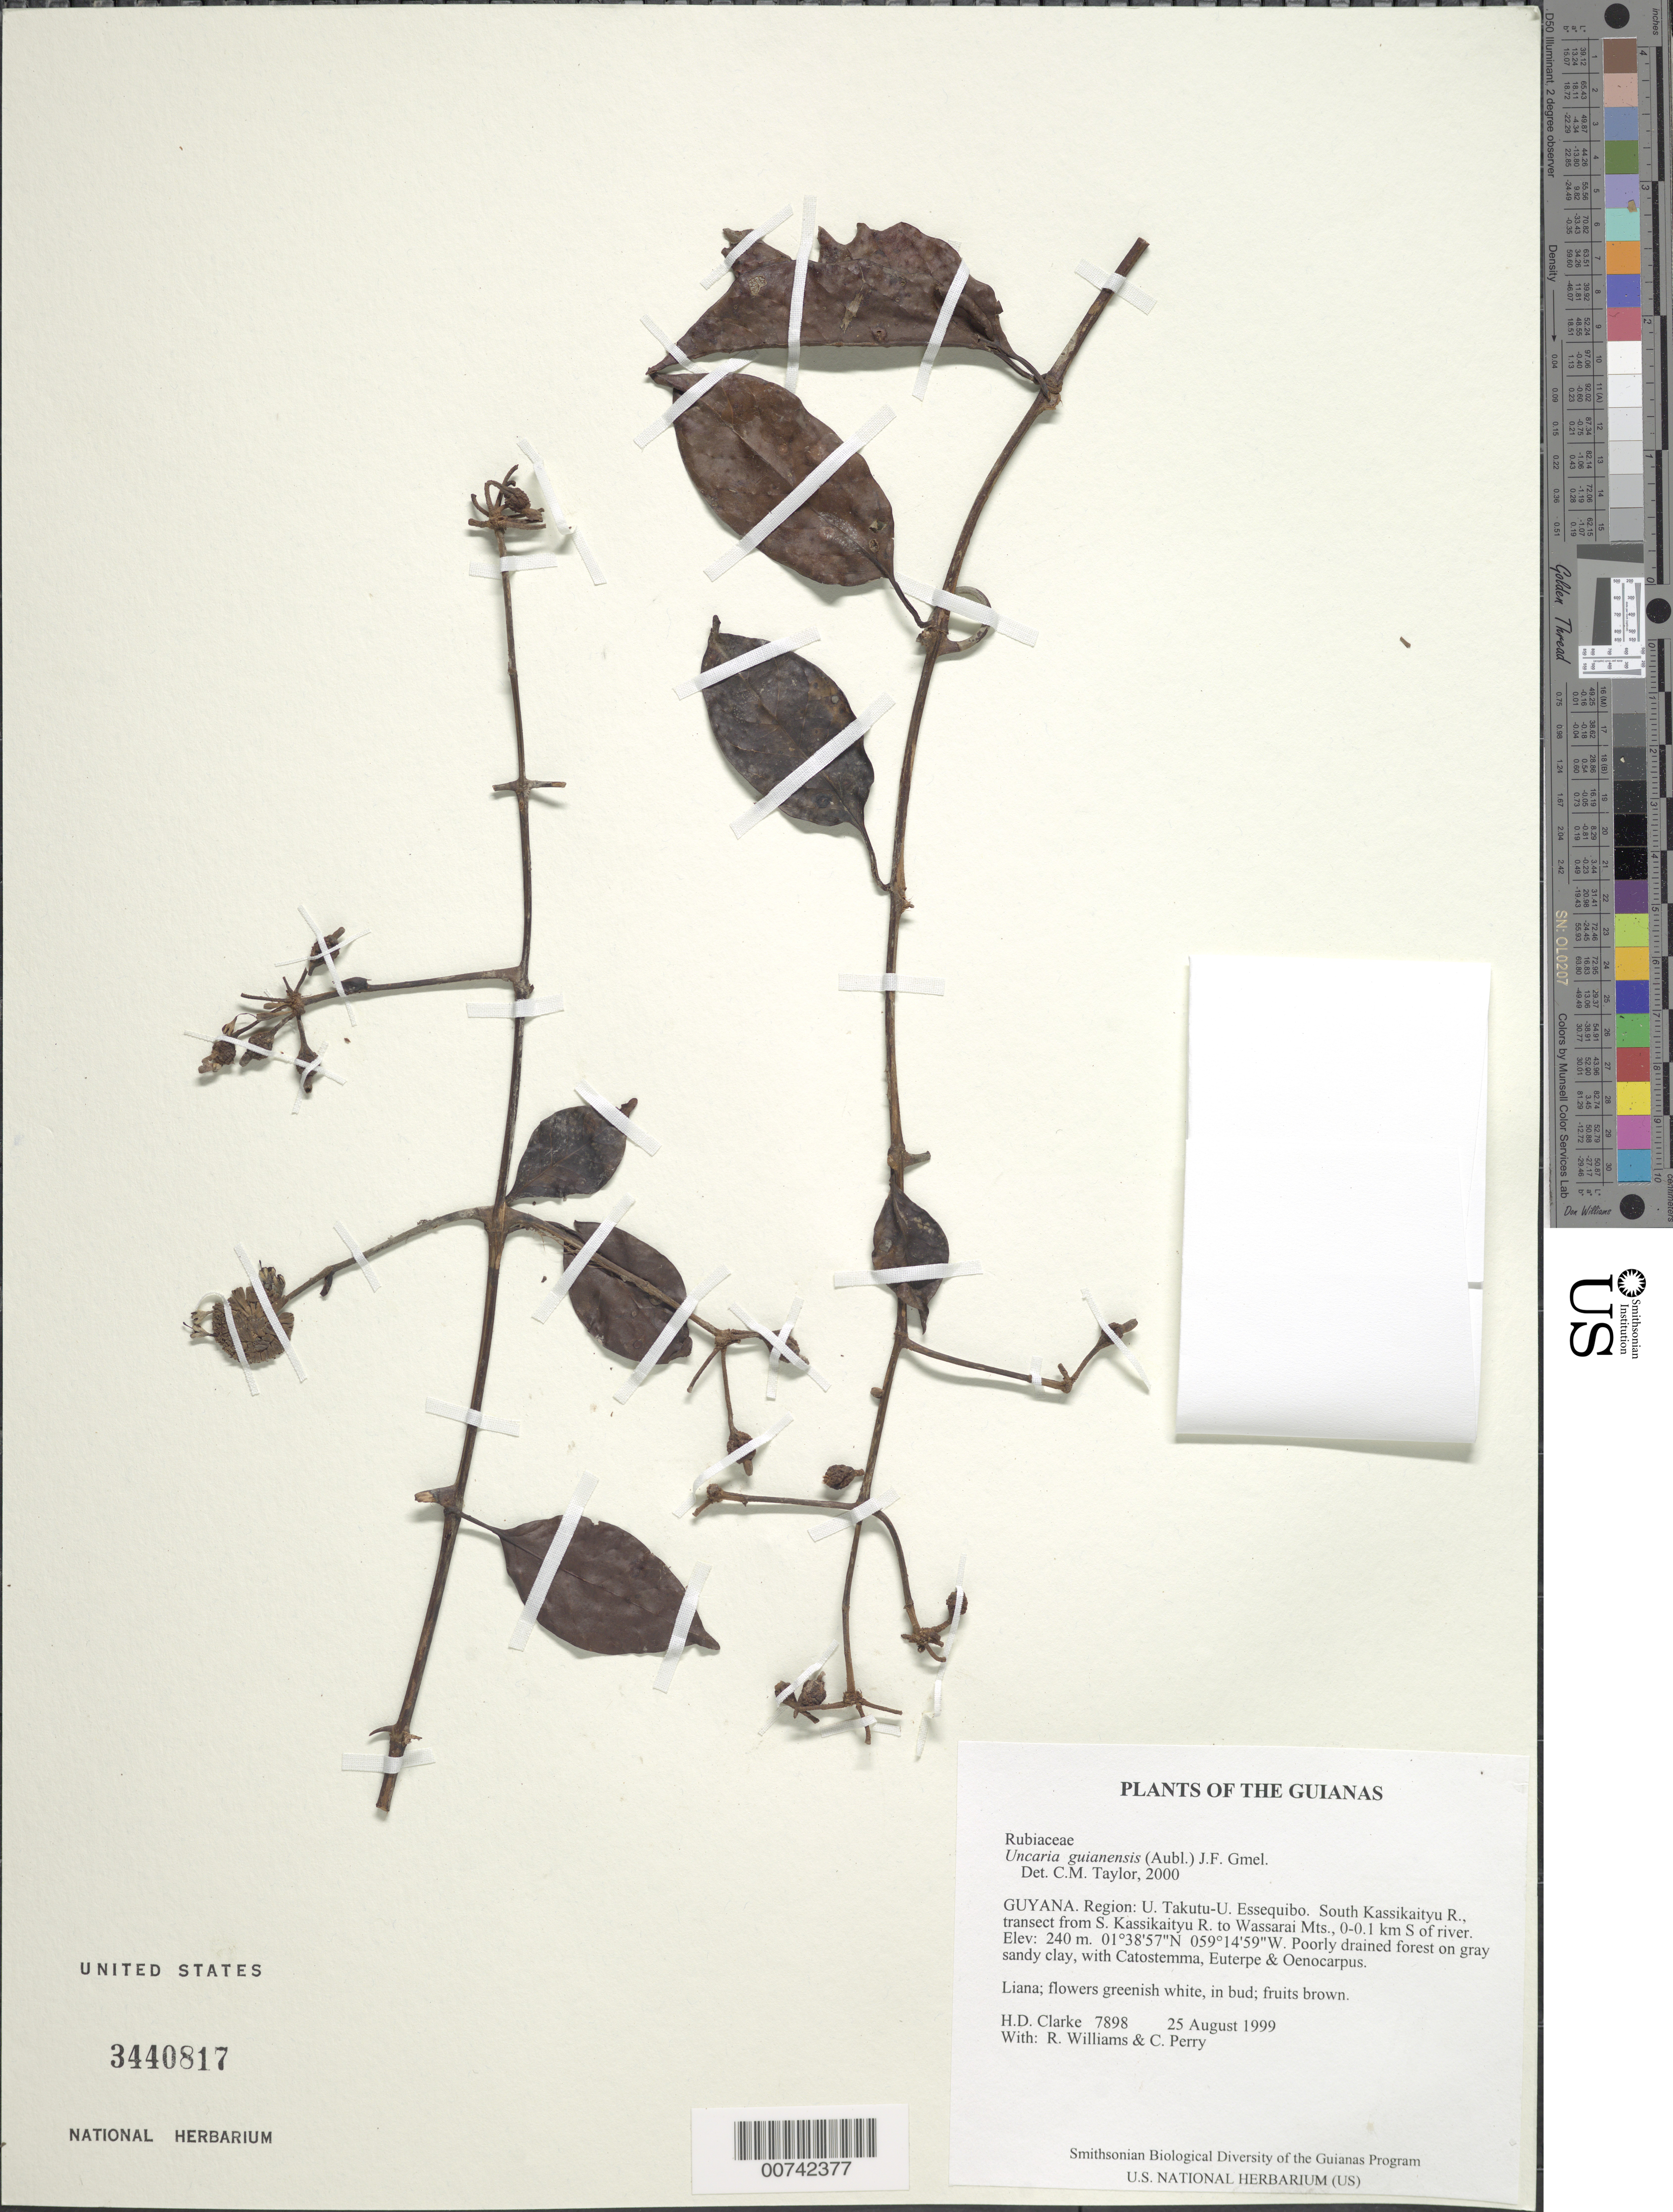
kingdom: Plantae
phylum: Tracheophyta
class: Magnoliopsida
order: Gentianales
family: Rubiaceae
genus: Uncaria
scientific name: Uncaria guianensis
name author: (Aubl.) J.F. Gmel.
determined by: Taylor, Charlotte M.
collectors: H. D. Clarke, R. Williams & C. Perry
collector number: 7898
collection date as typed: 25 August 1999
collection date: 1999-08-25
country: Guyana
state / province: U. Takutu-U. Essequibo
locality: South Kassikaityu R., transect from S. Kassikaityu R. to Wassarai Mts., 0-0.1 km S of river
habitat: Poorly drained forest on gray sandy clay, with Catostemma, Euterpe & Oenocarpus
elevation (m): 240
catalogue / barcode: US 3440817